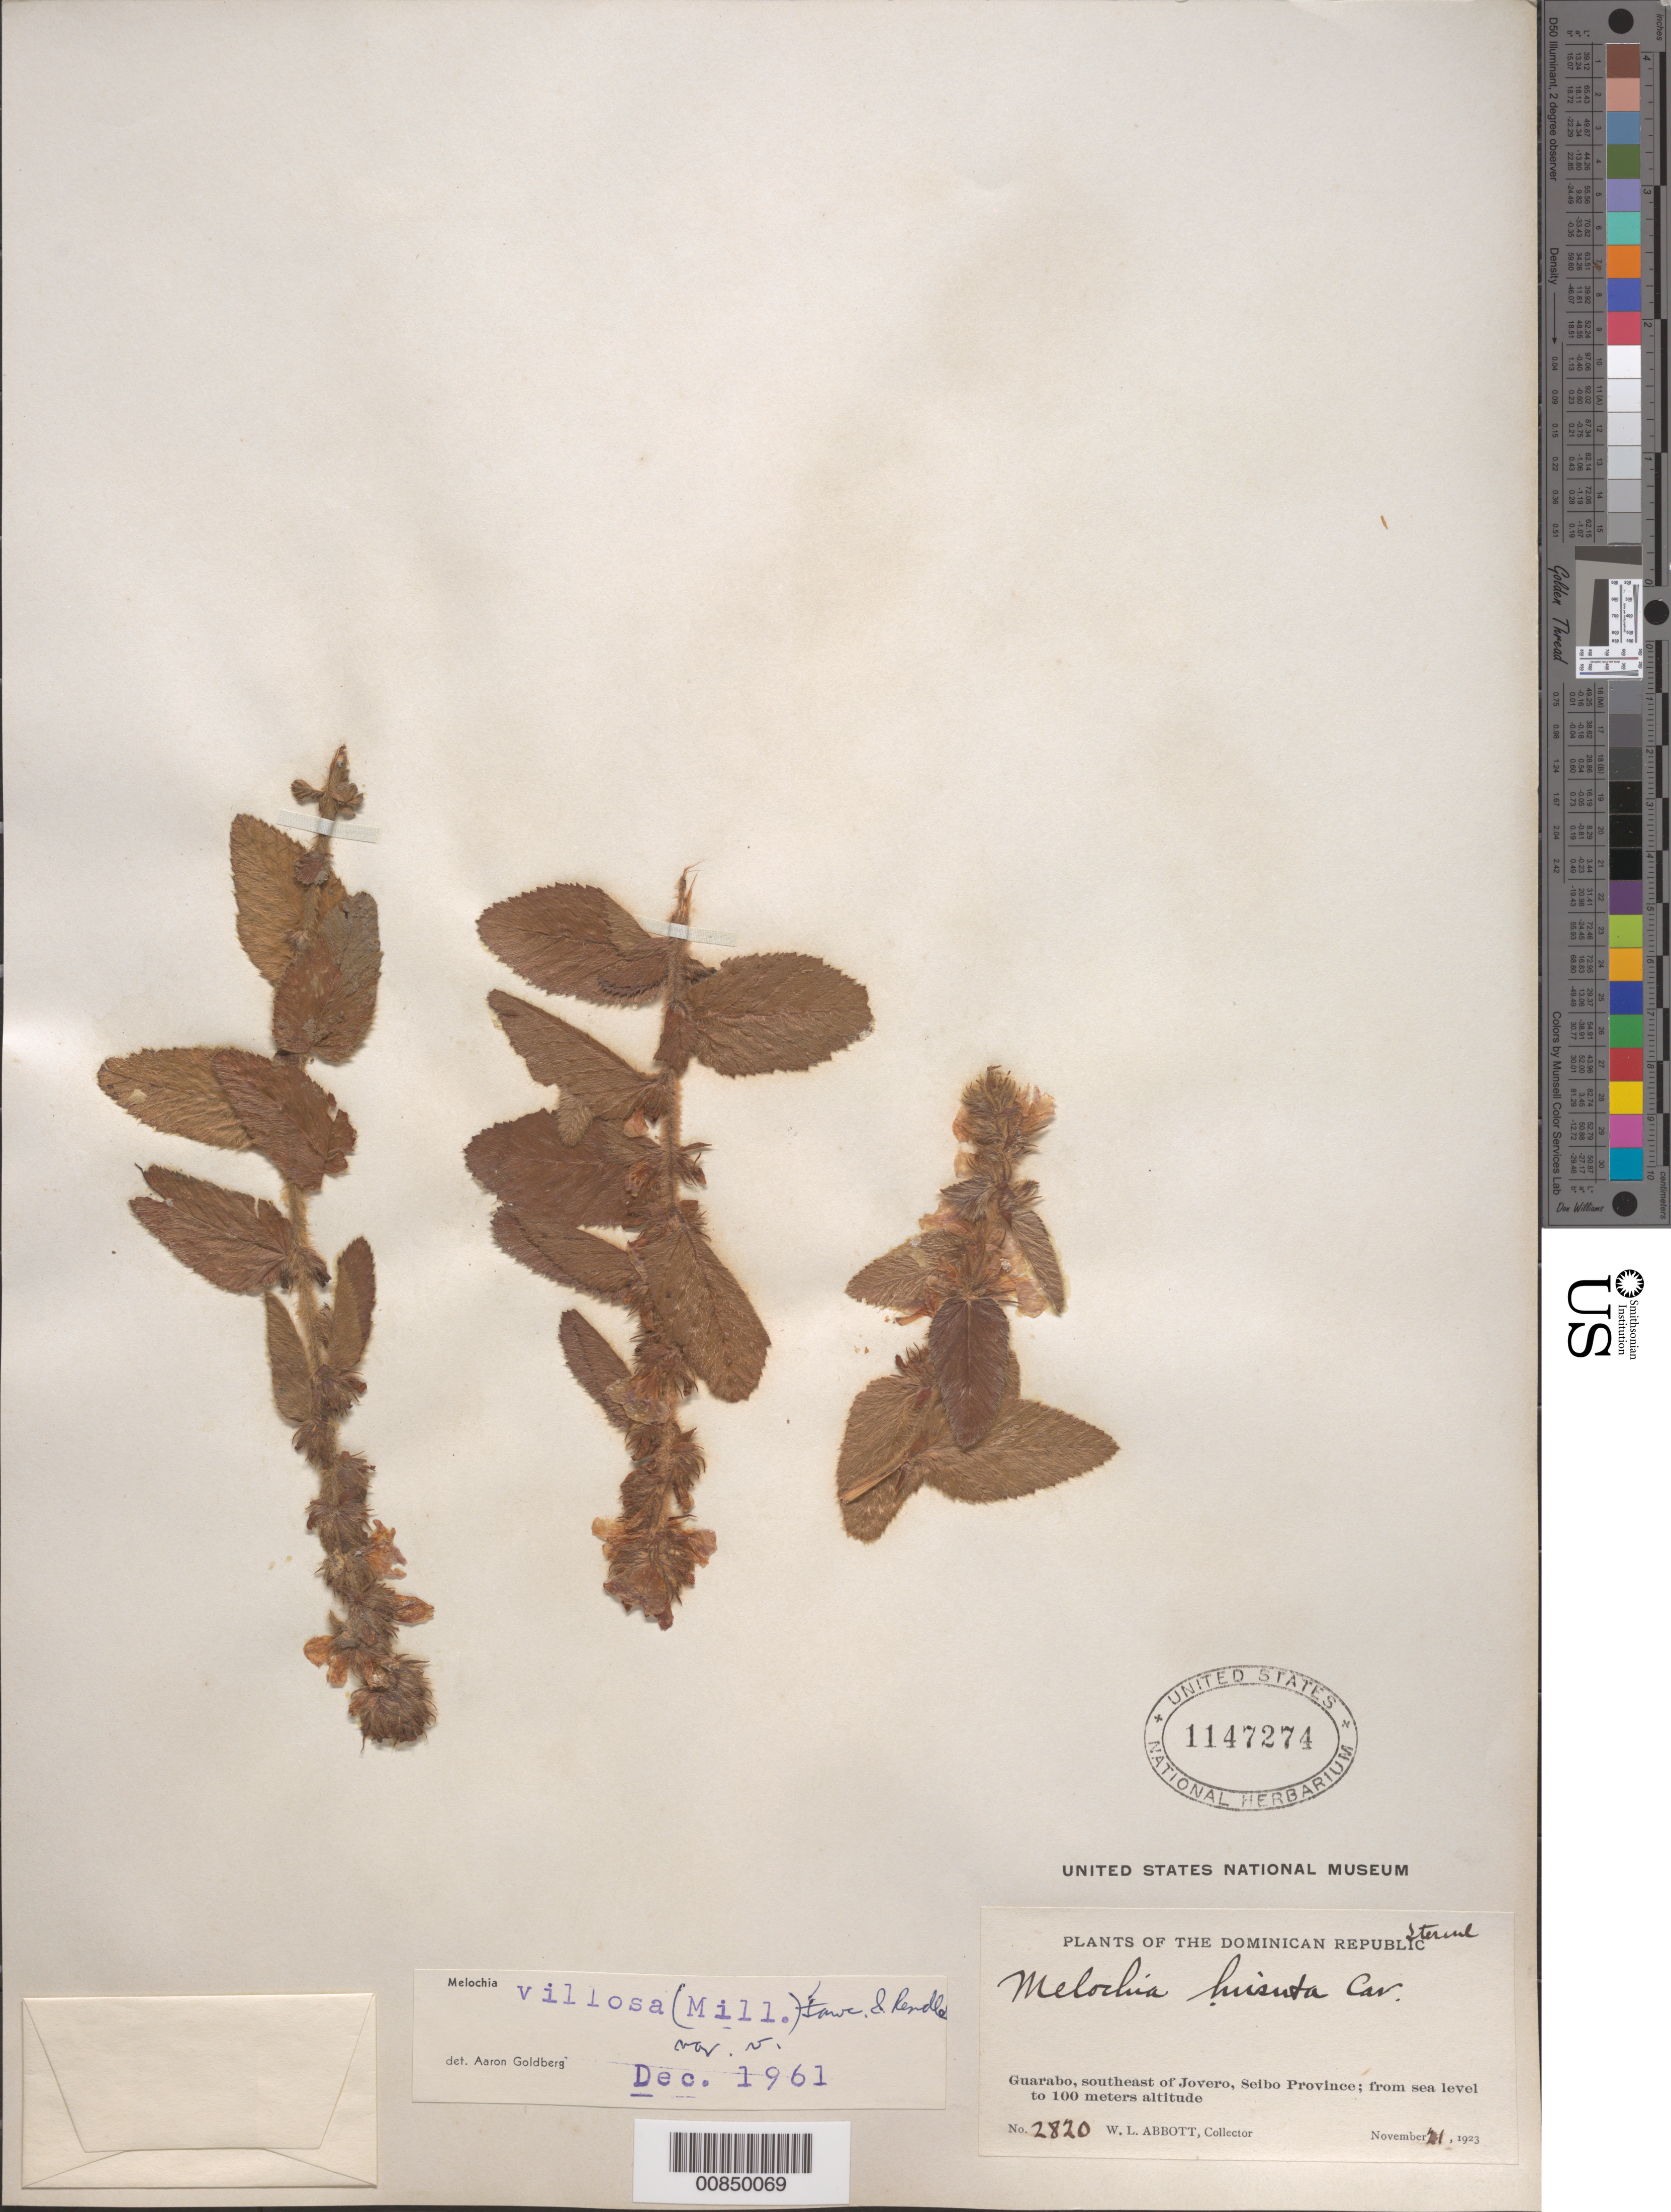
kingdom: Plantae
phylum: Tracheophyta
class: Magnoliopsida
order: Malvales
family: Malvaceae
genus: Melochia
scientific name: Melochia spicata var. spicata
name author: (L.) Fryxell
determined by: Dorr, L. J., (BOT), Smithsonian Institution - National Museum of Natural History (UNITED STATES)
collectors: W. L. Abbott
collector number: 2820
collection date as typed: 21 Nov 1923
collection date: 1923-11-21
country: Dominican Republic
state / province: El Seibo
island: Hispaniola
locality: Guarabo, SE of Jovero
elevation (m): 0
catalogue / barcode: US 1147274